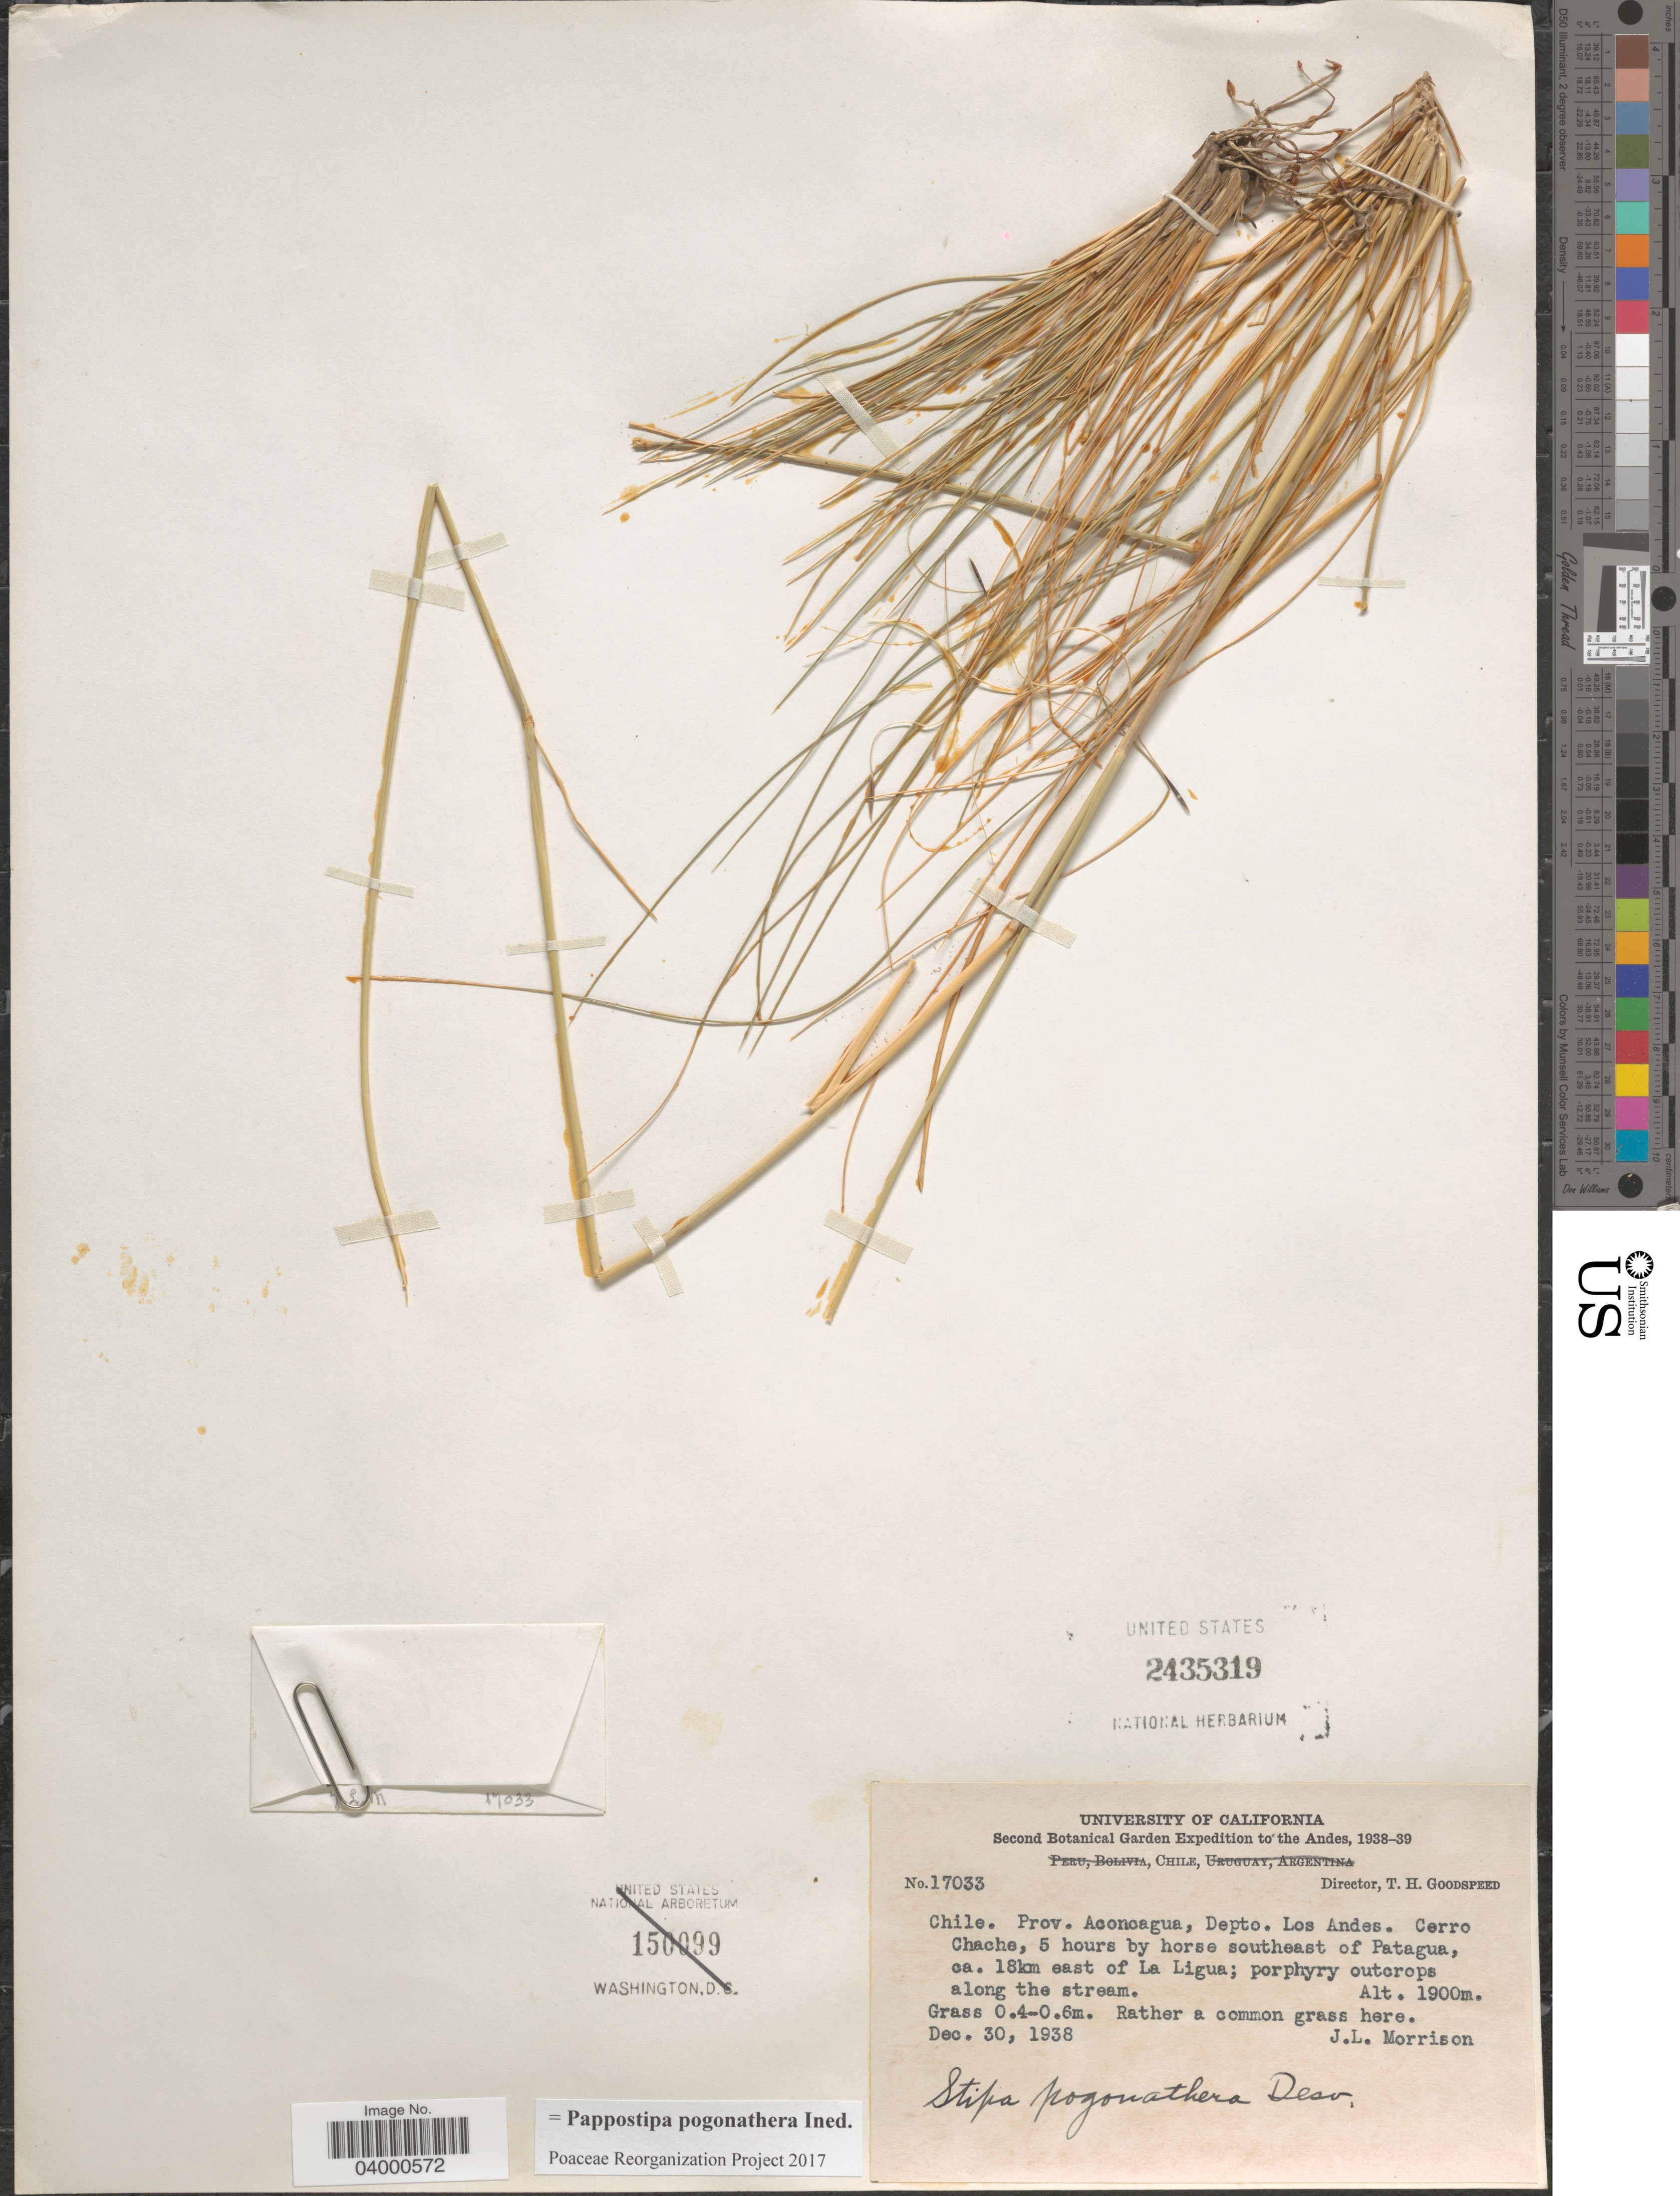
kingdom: Plantae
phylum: Tracheophyta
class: Liliopsida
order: Poales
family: Poaceae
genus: Pappostipa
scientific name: Pappostipa pogonathera ined.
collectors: J. Morrison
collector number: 17033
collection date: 1938-12-30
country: Chile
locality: Andes. Prov. Aconcagua, Depto. Los Andes. Cerro Chache, 5 hours by horse southeast of Patagua, ca. 18km east of La Ligua.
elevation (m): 1900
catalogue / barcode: US 2435319